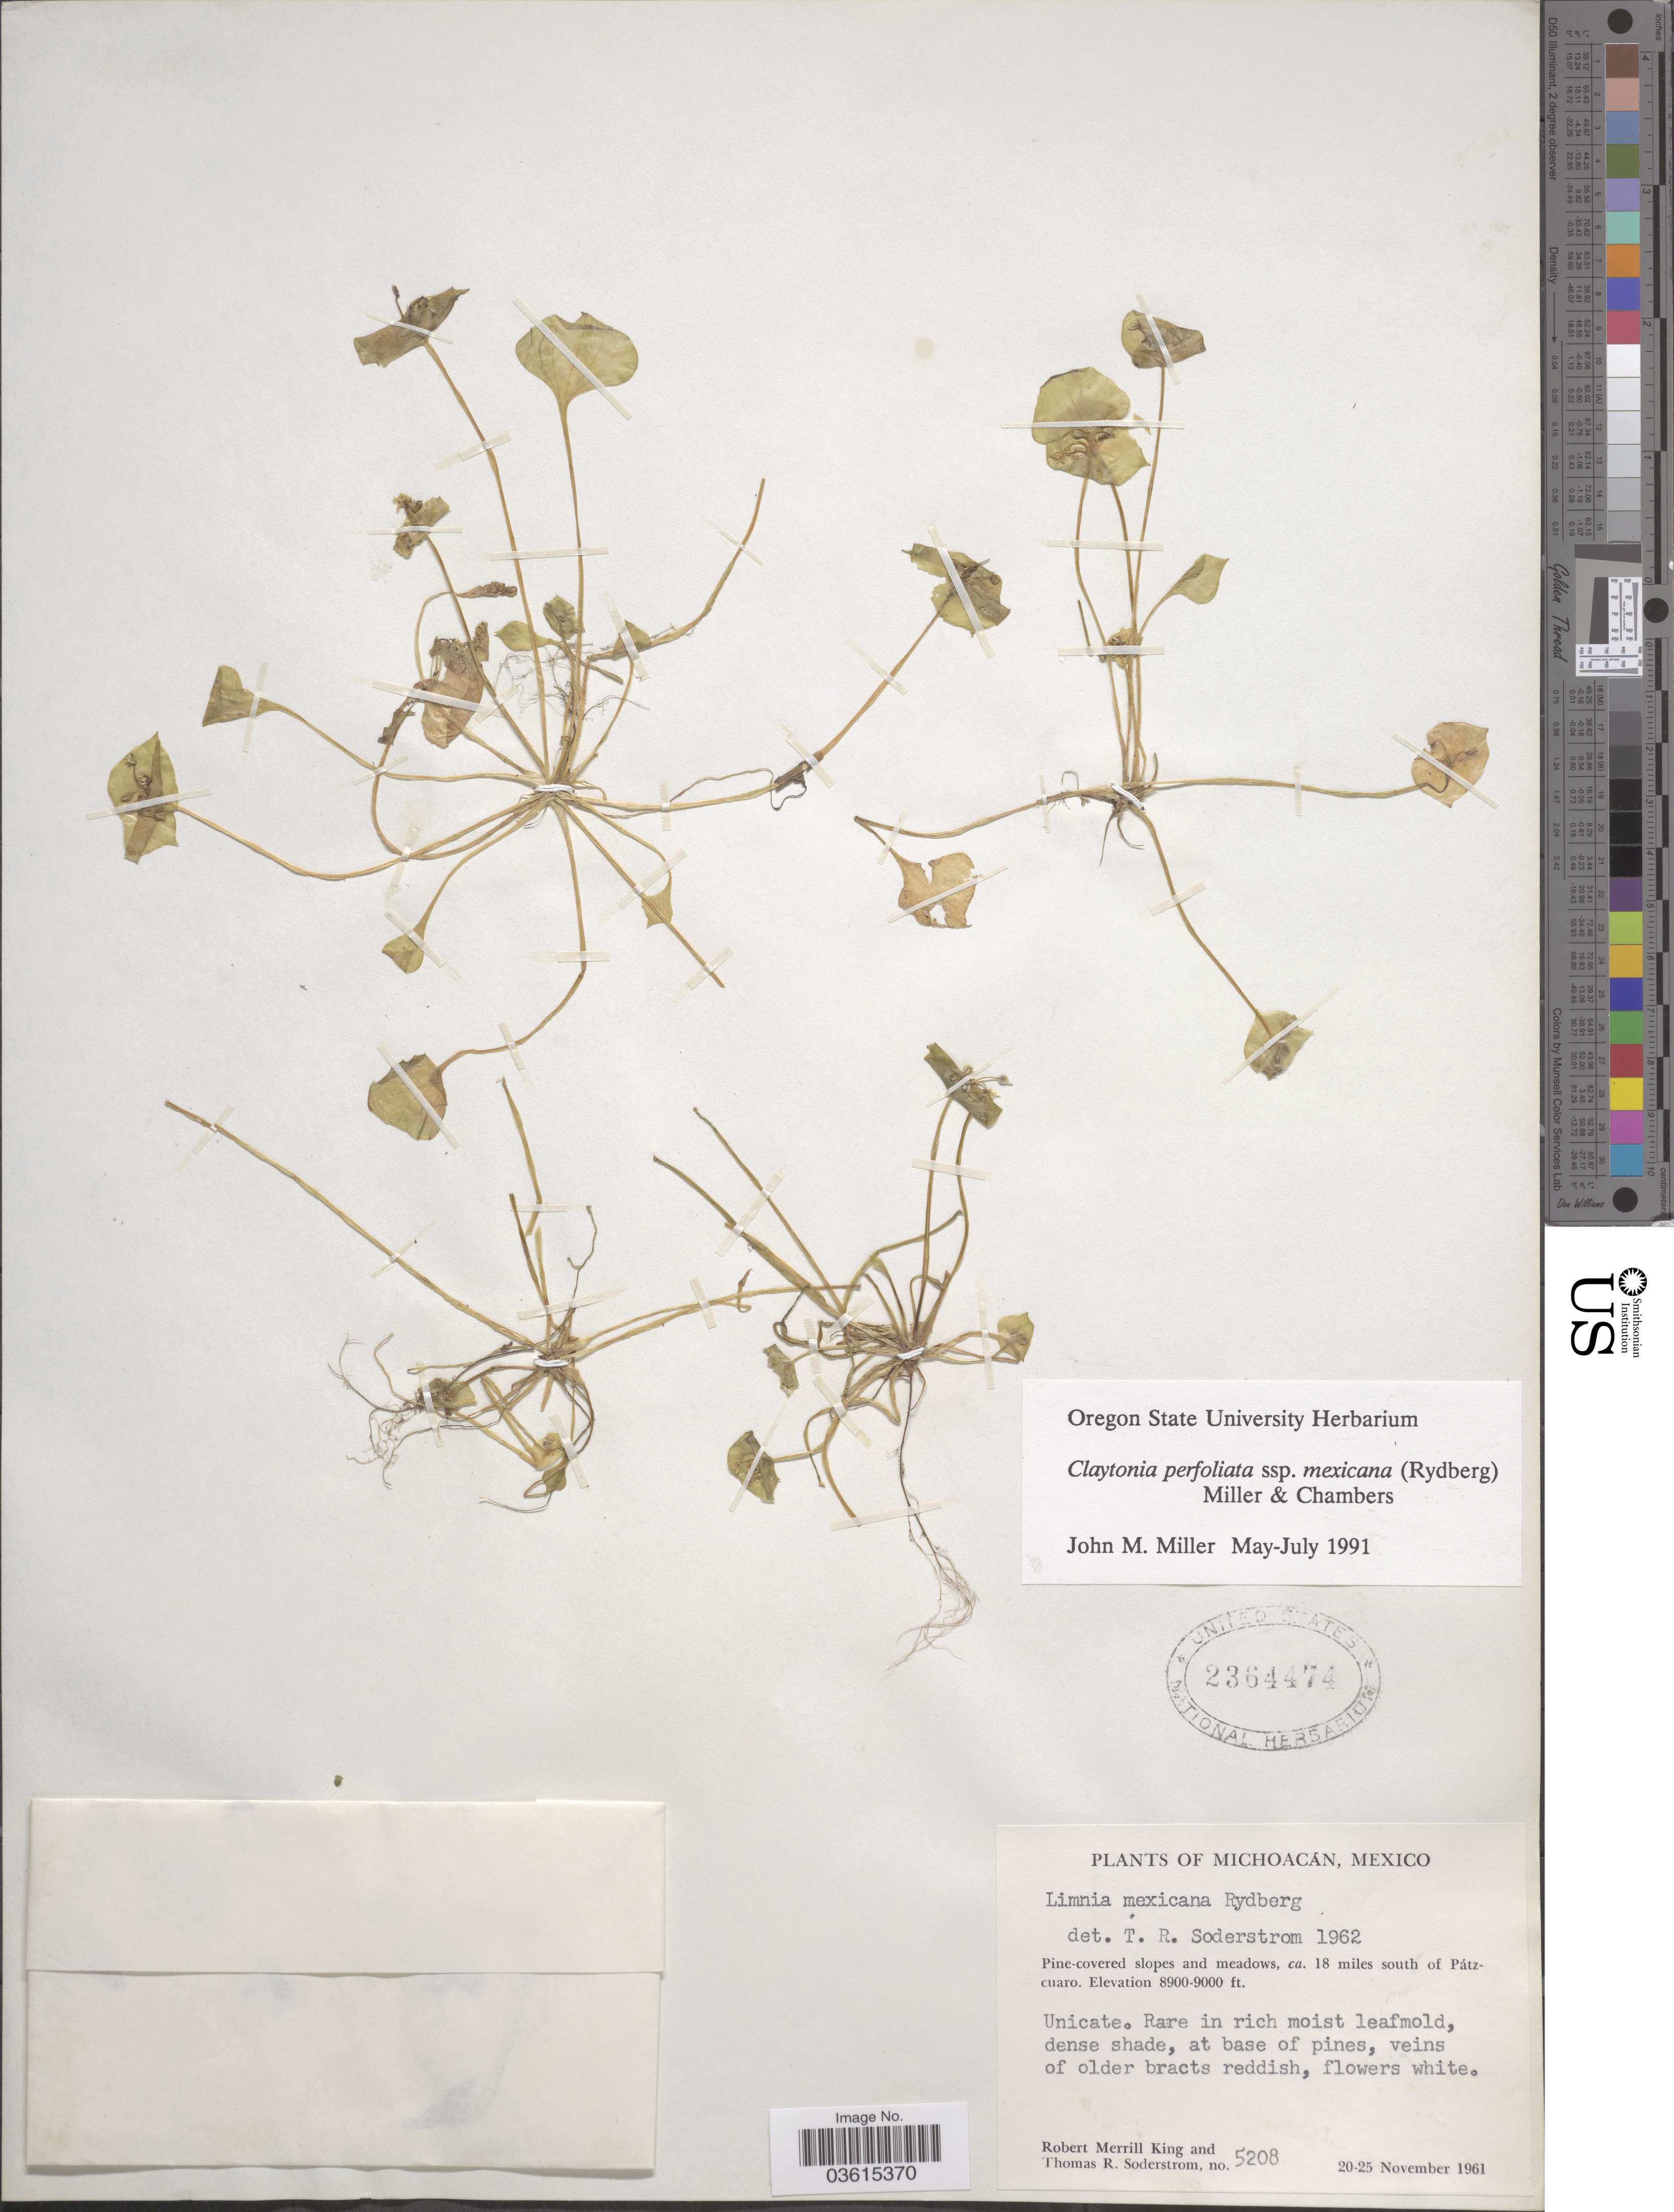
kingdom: Plantae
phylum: Tracheophyta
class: Magnoliopsida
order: Caryophyllales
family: Montiaceae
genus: Claytonia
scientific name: Claytonia perfoliata subsp. mexicana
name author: (Rydb.) Mill. & Chambers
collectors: R. M. King & T. R. Soderstrom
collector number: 5208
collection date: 1961-11-20/1961-11-25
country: Mexico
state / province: Michoacán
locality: Ca. 18 miles south of Pátzcuaro.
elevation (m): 2713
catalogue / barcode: US 2364474